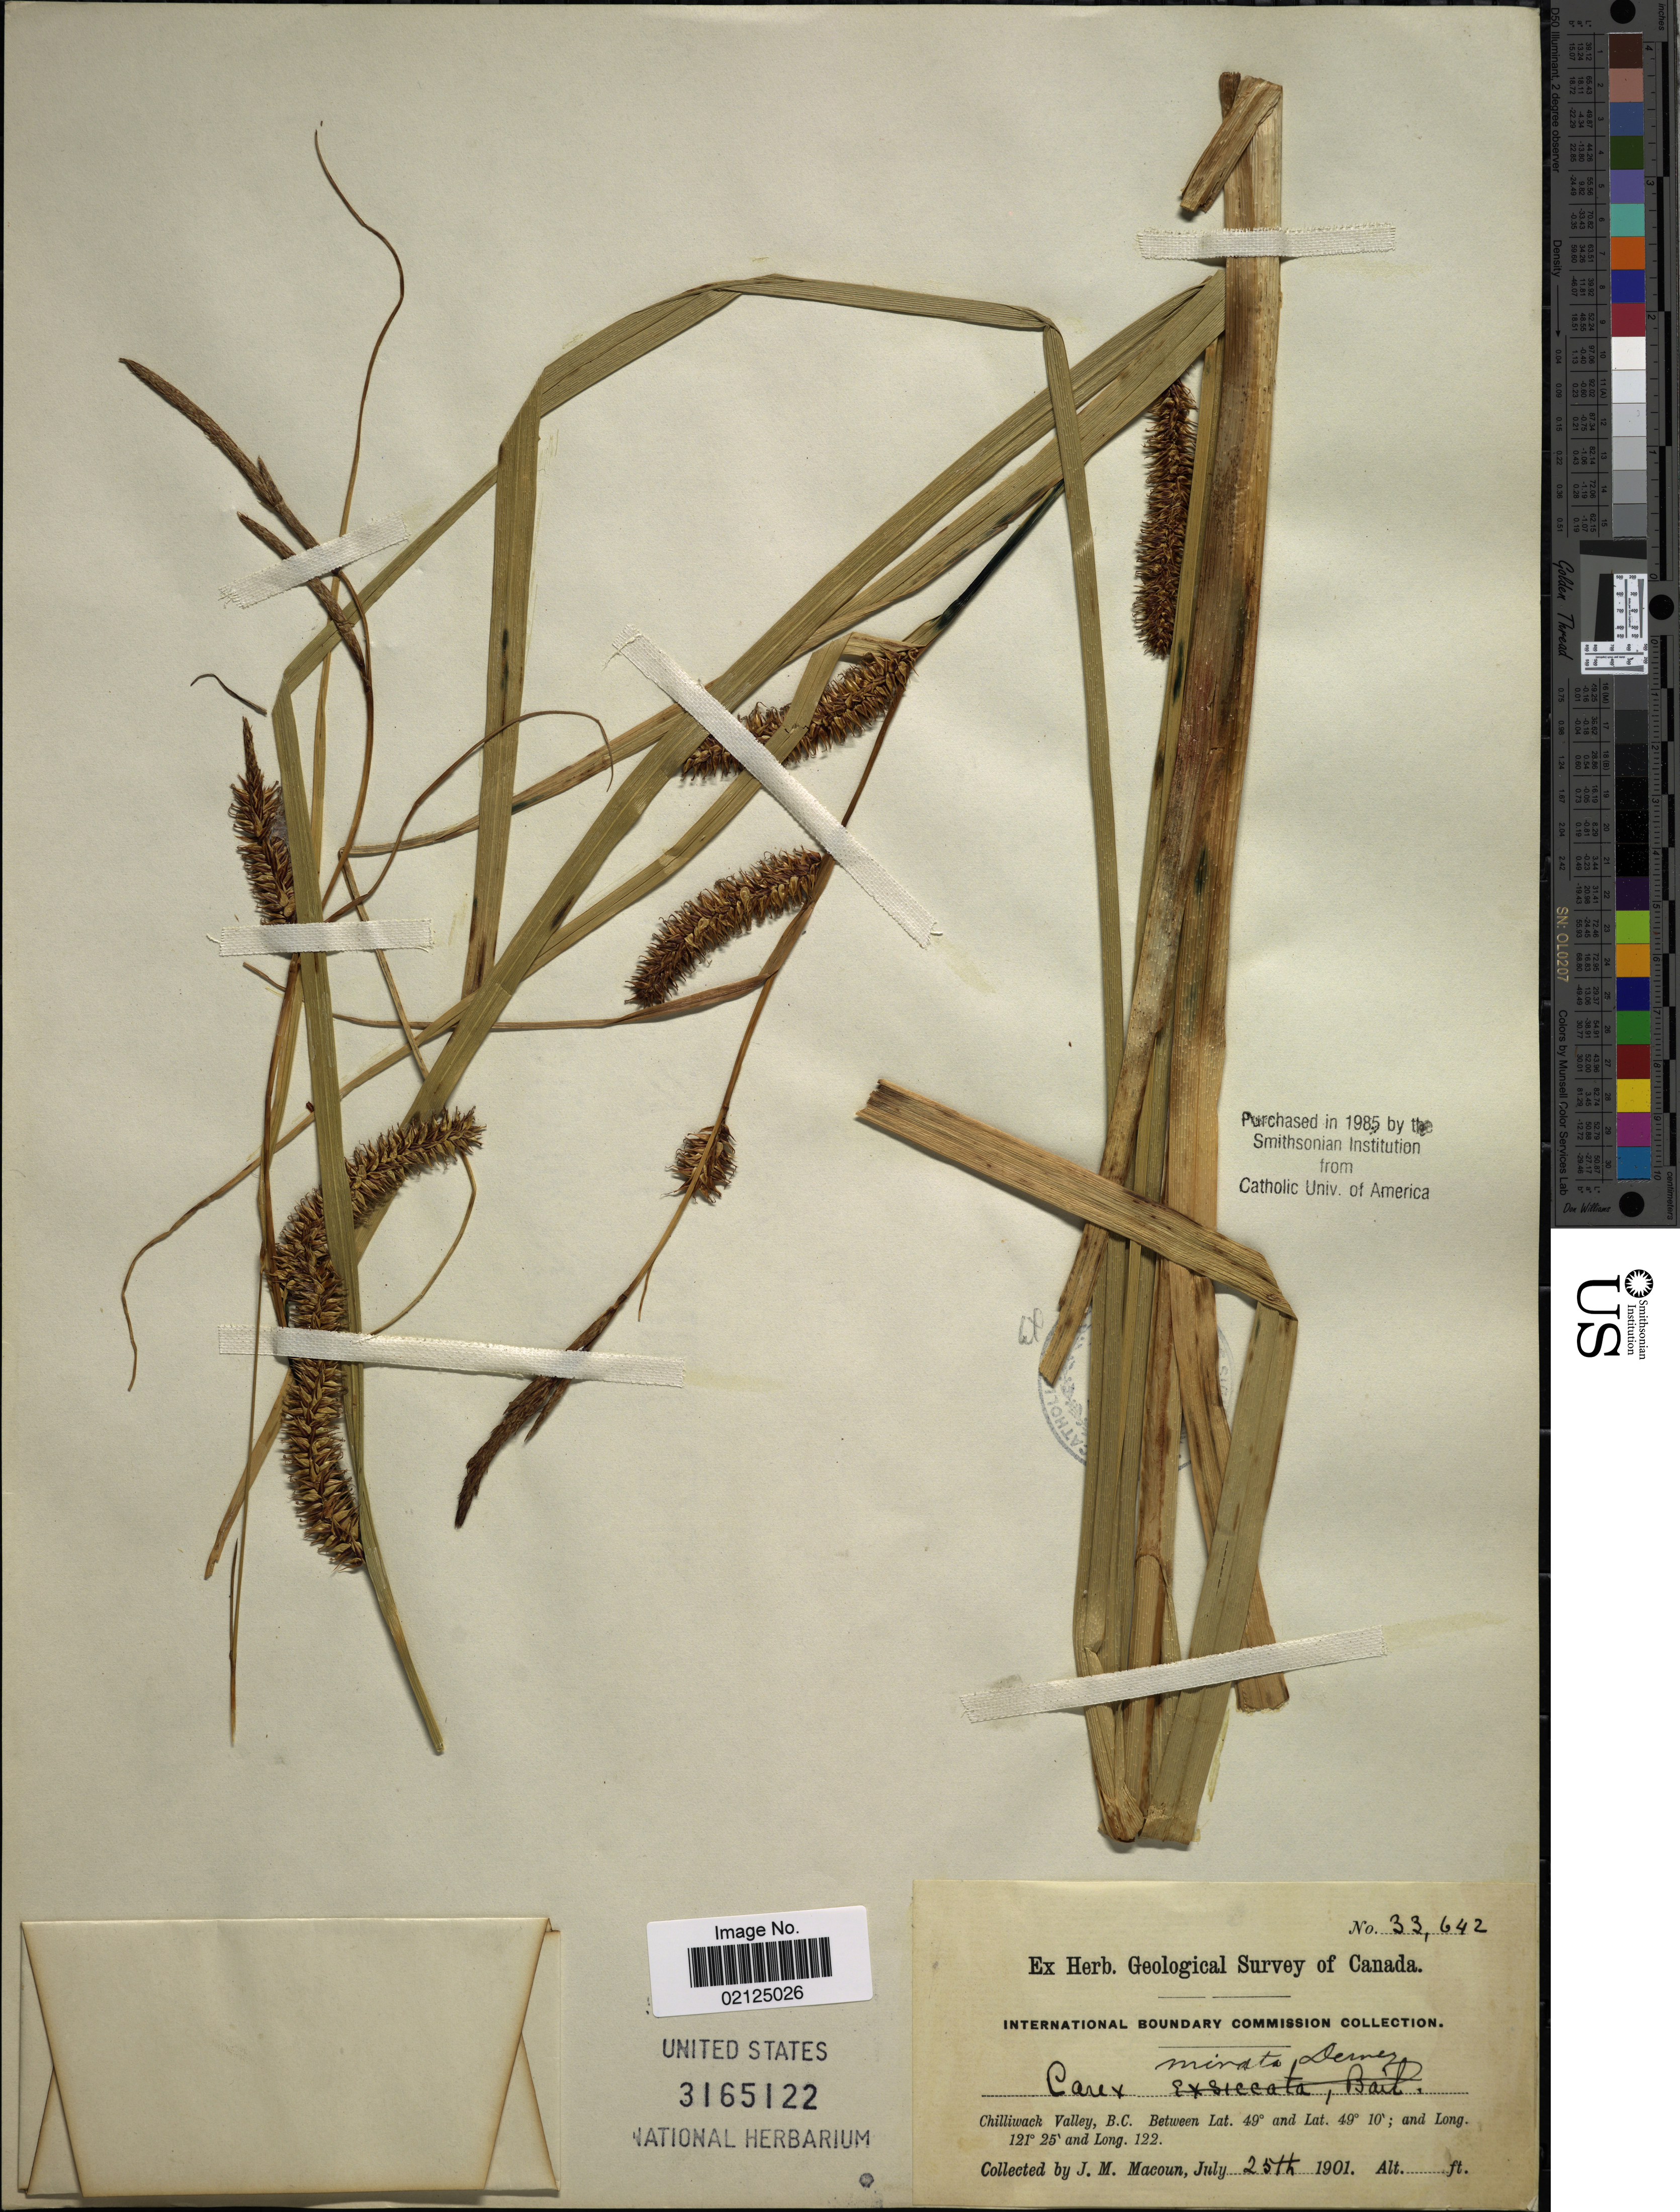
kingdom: Plantae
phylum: Tracheophyta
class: Liliopsida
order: Poales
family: Cyperaceae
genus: Carex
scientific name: Carex exsiccata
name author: L.H. Bailey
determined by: Strong, Mark T., (BOT), Smithsonian Institution - National Museum of Natural History (UNITED STATES)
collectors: J. M. Macoun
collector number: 33642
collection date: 1901-07-25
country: Canada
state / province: British Columbia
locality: Chilliwack Valley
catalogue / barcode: US 3165122